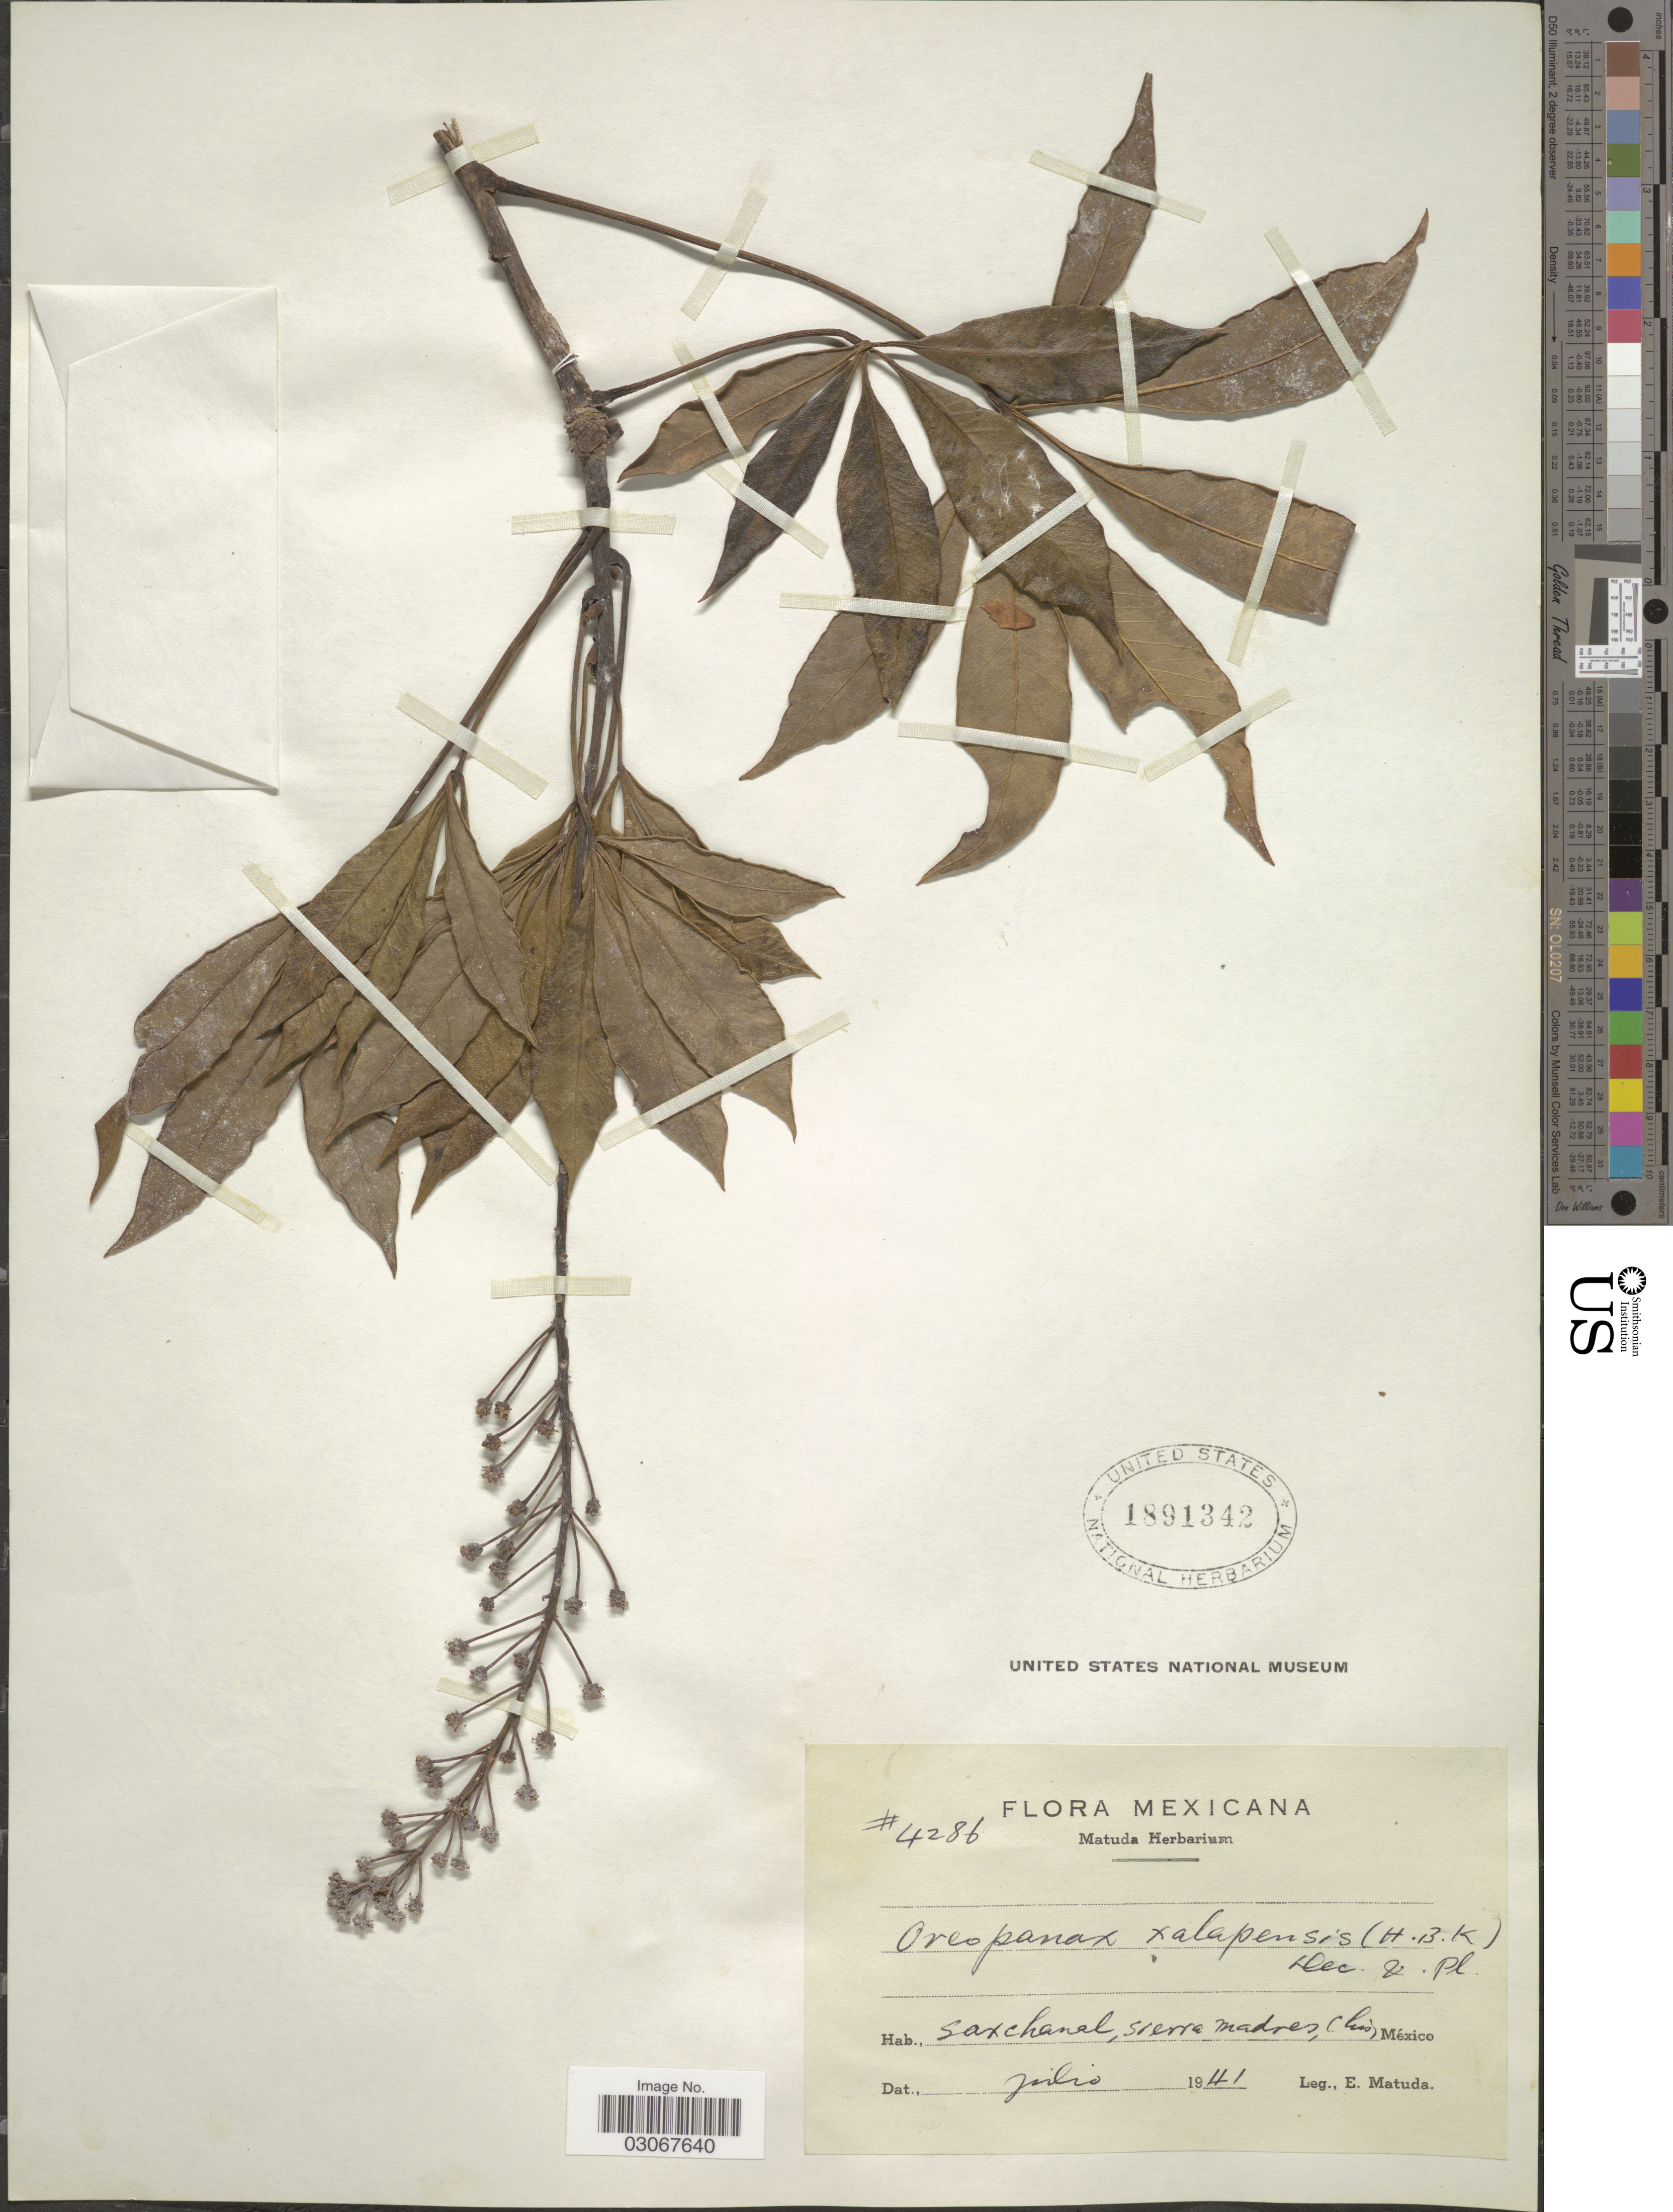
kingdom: Plantae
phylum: Tracheophyta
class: Magnoliopsida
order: Apiales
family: Araliaceae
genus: Oreopanax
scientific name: Oreopanax xalapensis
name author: (Kunth) Decne. & Planch.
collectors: E. Matuda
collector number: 4286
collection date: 1941-07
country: Mexico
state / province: Chiapas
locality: Saxchanal, Sierra Madres, Chis.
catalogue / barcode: US 1891342